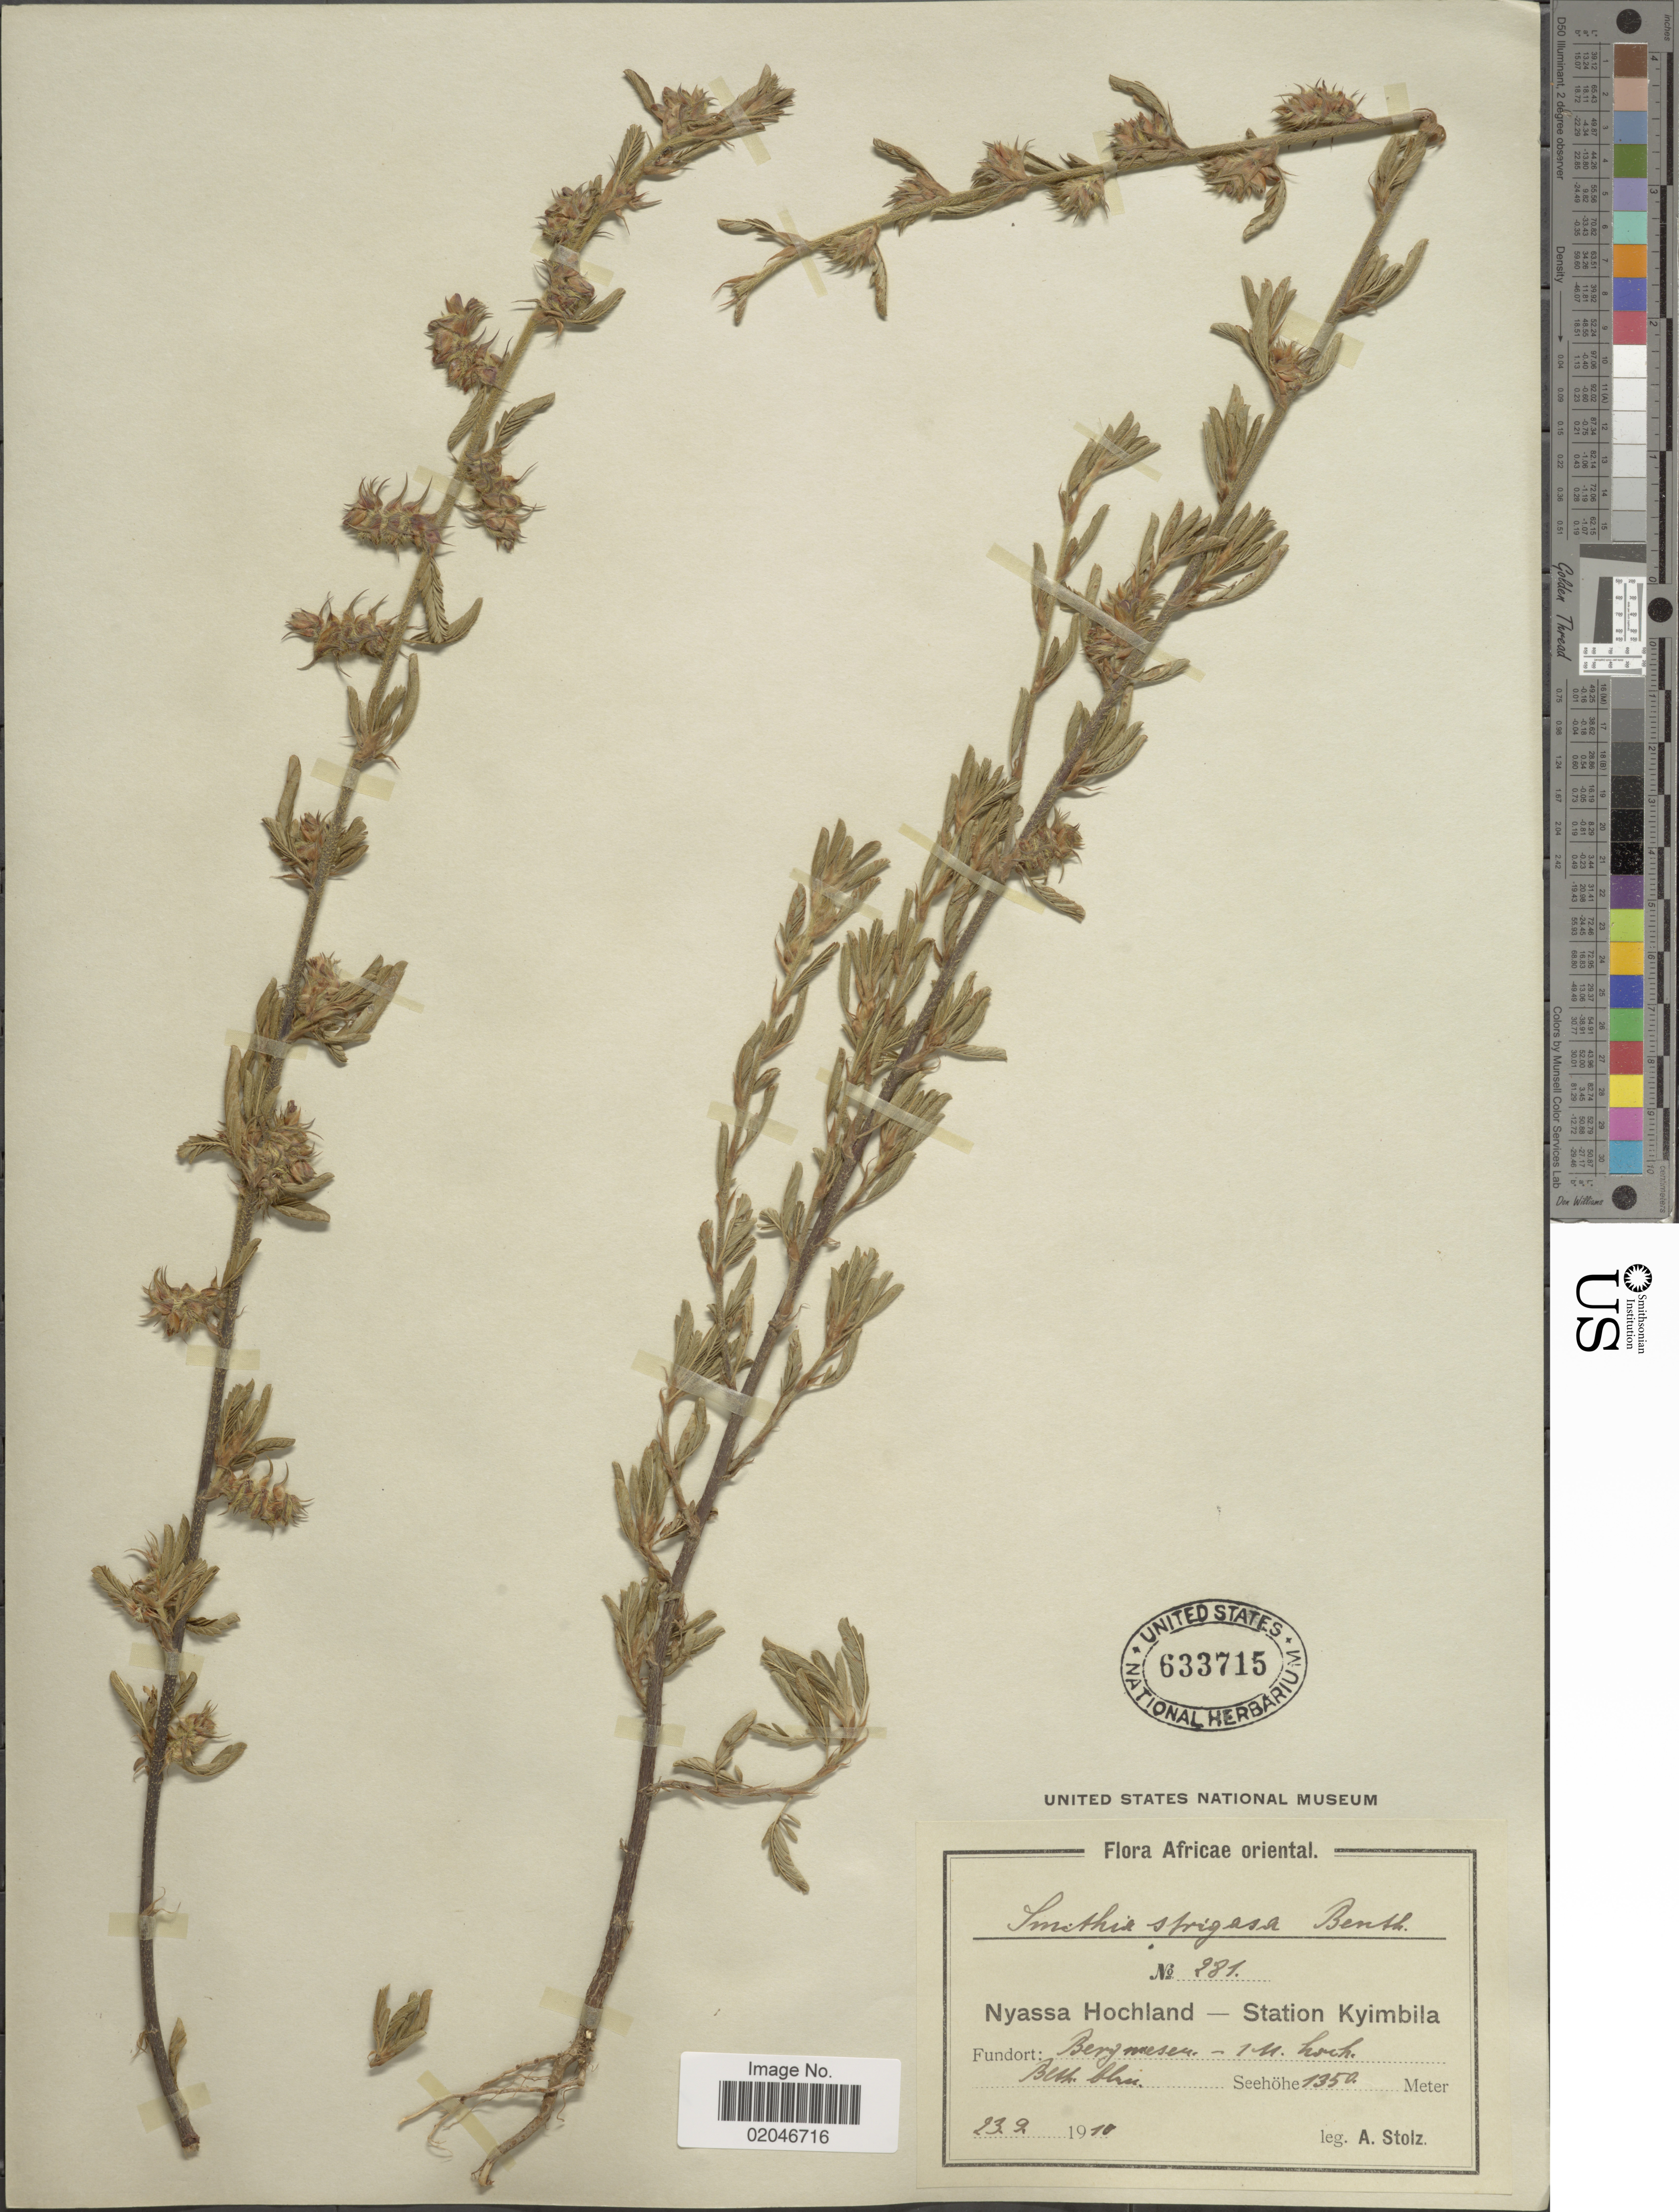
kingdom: Plantae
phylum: Tracheophyta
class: Magnoliopsida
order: Fabales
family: Fabaceae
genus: Kotschya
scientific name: Kotschya strigosa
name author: (Benth.) Dewit & P.A. Duvign.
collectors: A. Stolz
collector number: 281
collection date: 1910-02-23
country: Tanzania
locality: Africae oriental, Nyassa Hochland - Station Kyimbila, Bergwiesen - 1 m hoch [illegible text]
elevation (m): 1350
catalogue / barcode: US 633715